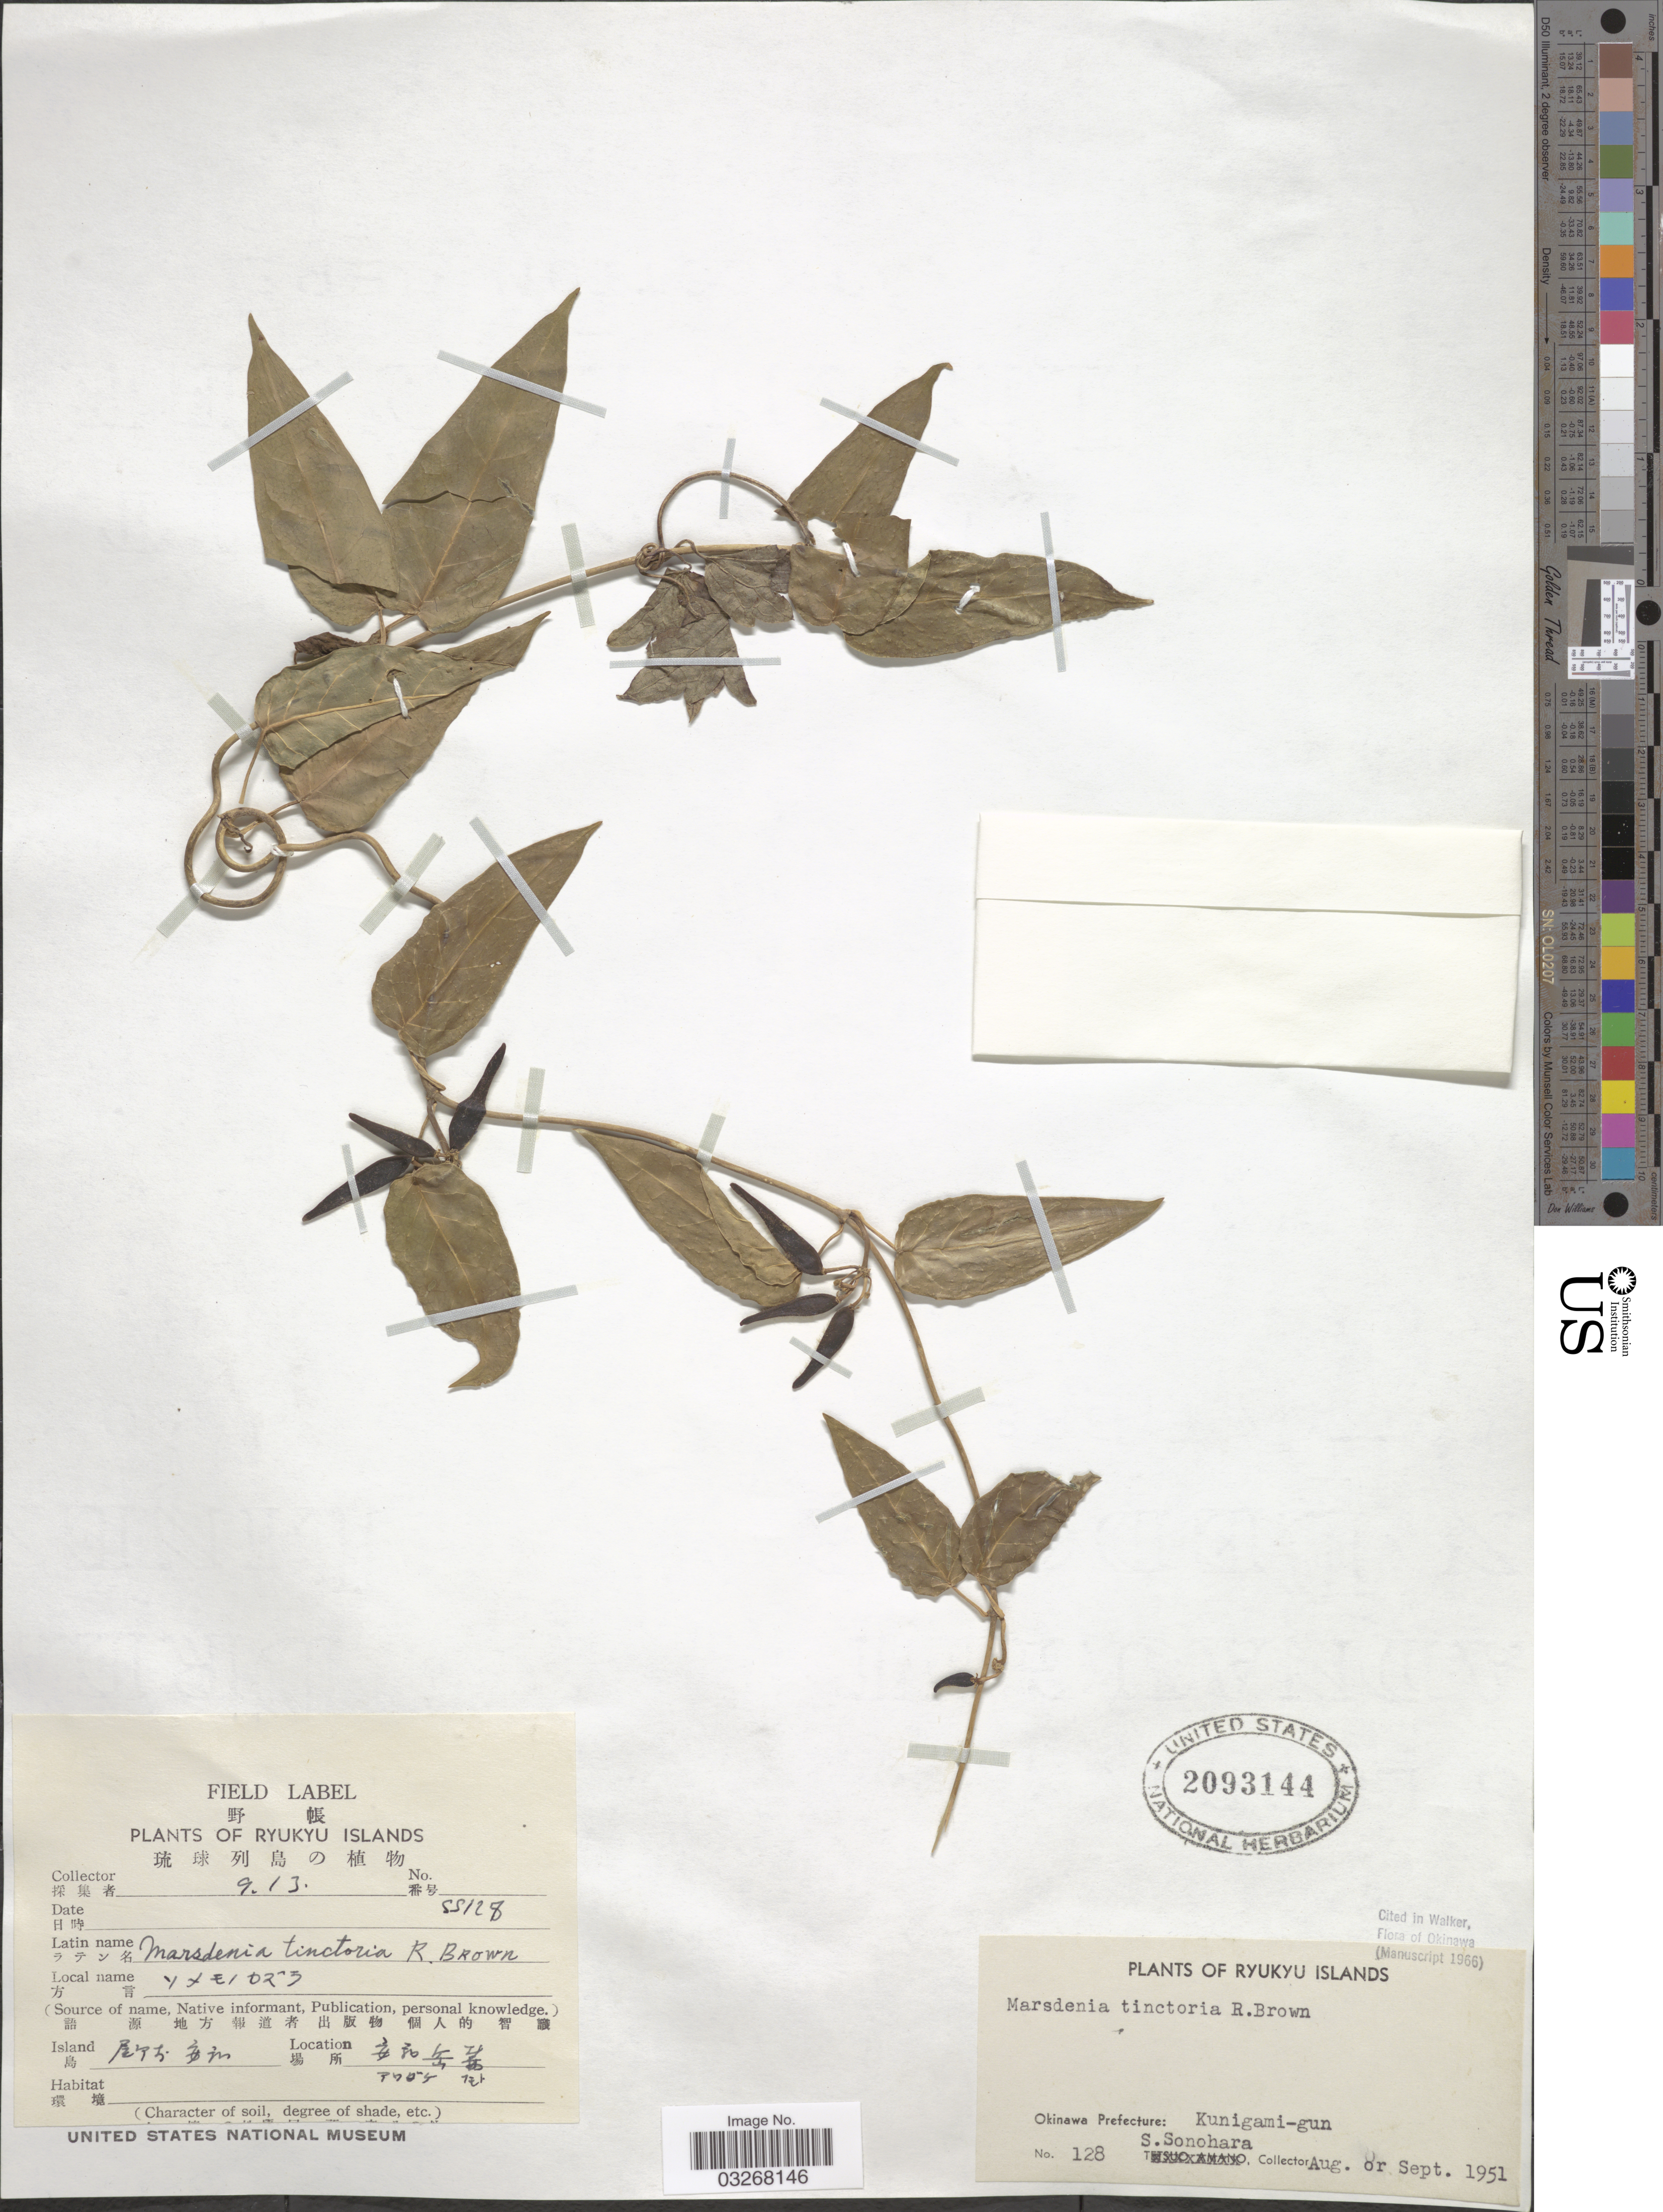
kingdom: Plantae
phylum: Tracheophyta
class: Magnoliopsida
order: Gentianales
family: Apocynaceae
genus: Marsdenia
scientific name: Marsdenia tinctoria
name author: (Roxb.) R. Br.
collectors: S. Sonohara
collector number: SS128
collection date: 1951-09-13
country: Japan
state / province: Okinawa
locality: Ryukyu Islands, Okinawa Prefecture: Kunigami-gun.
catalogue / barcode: US 2093144